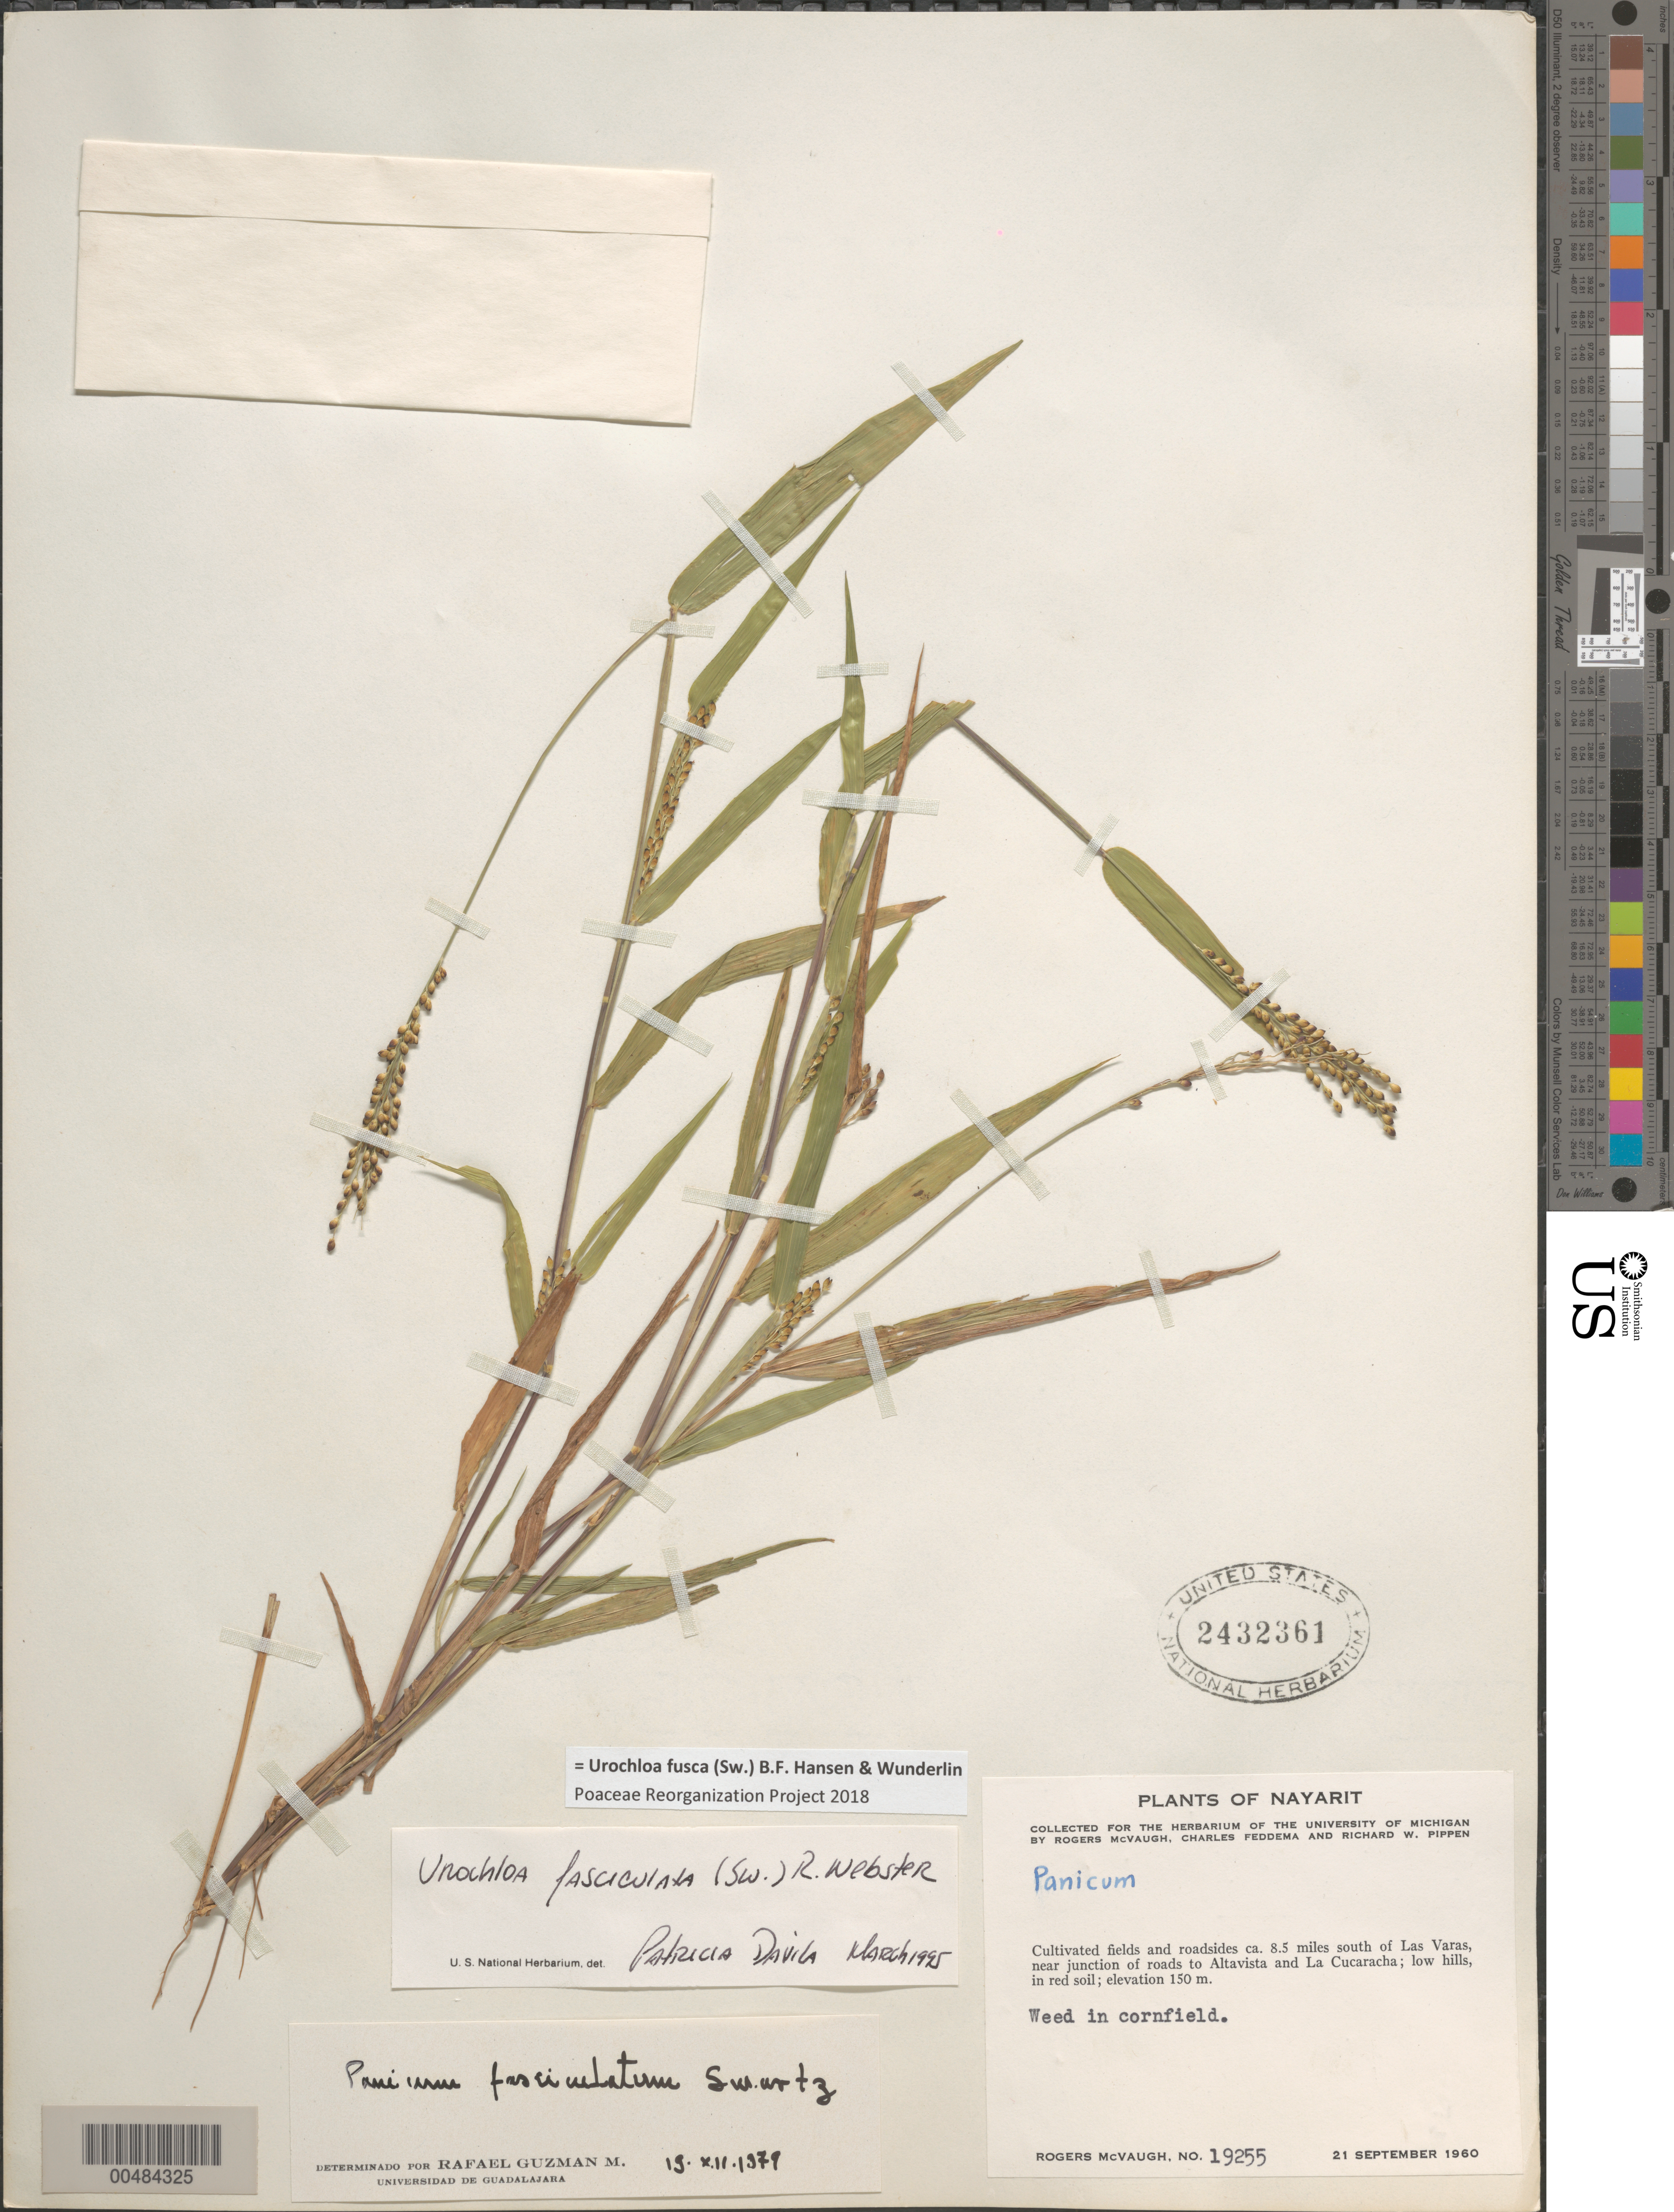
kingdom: Plantae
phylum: Tracheophyta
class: Liliopsida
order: Poales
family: Poaceae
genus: Urochloa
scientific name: Urochloa fusca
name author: (Sw.) B.F. Hansen & Wunderlin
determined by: Poaceae Reorganization Project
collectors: R. McVaugh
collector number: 19255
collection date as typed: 21 Sep 1960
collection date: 1960-09-21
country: Mexico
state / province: Nayarit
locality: About 8.5 mi S of Las Varas, near junction of roads to Altavista and La Cucaracha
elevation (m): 150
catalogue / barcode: US 2432361